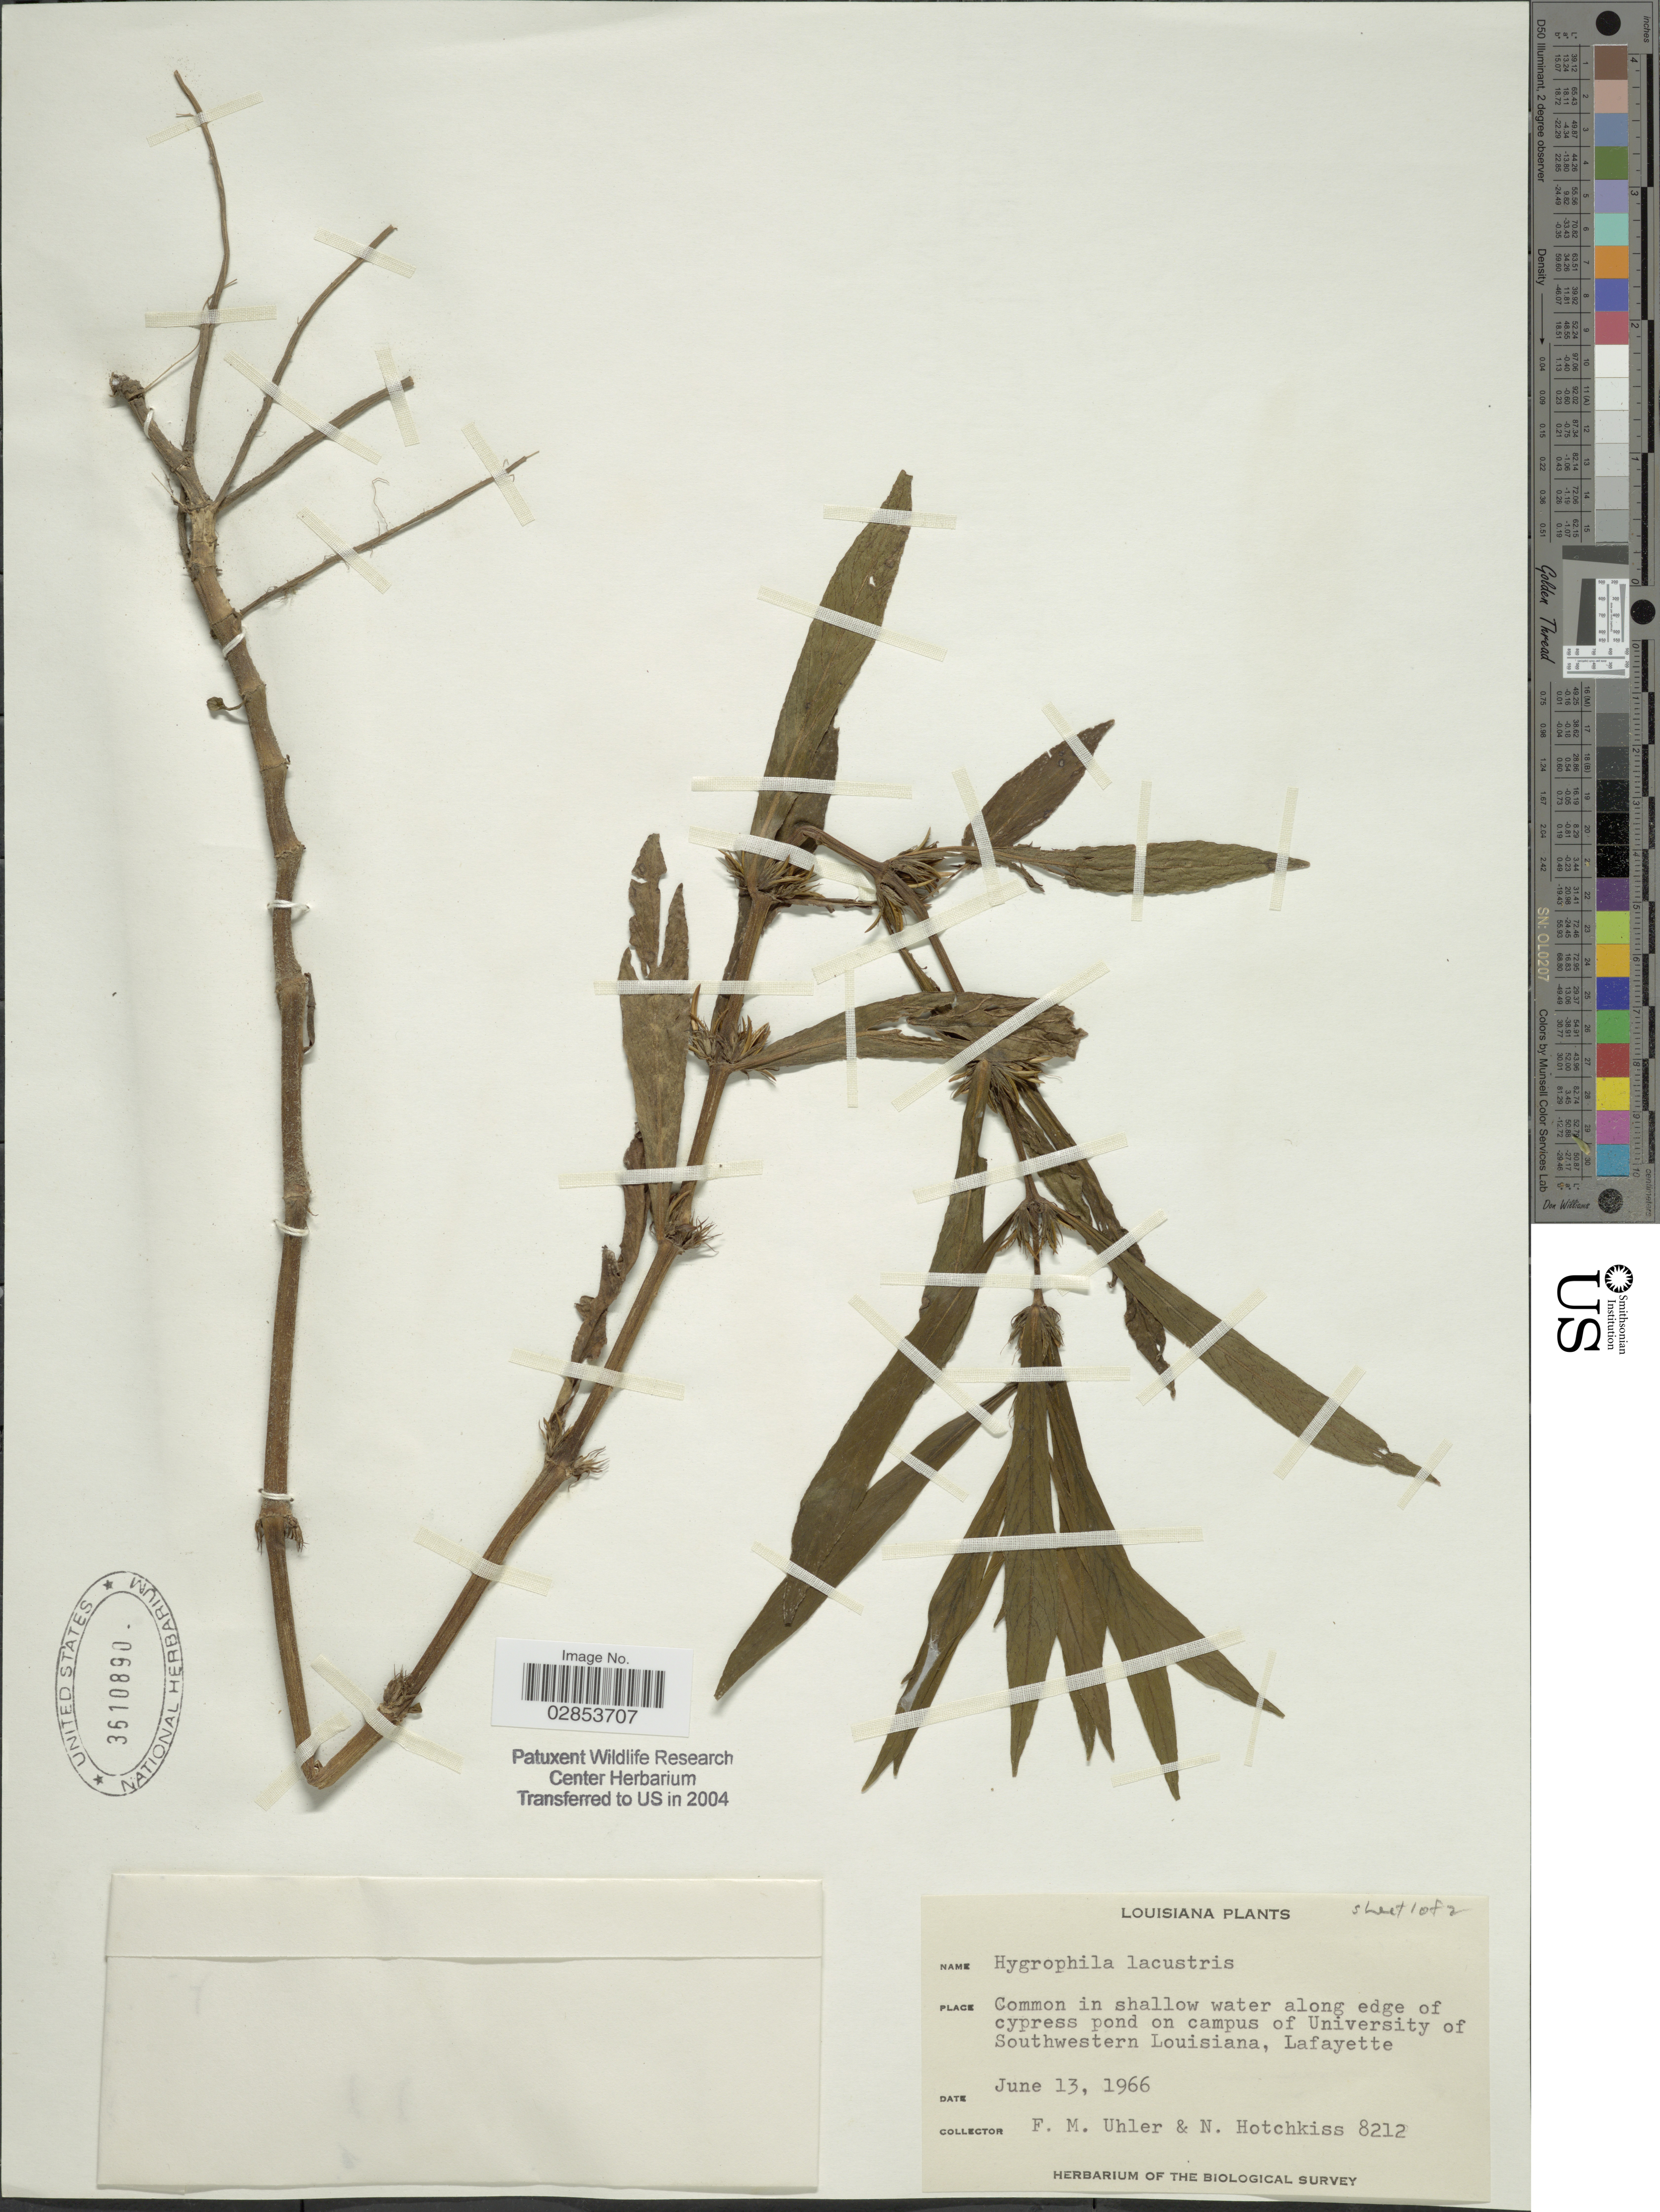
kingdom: Plantae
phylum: Tracheophyta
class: Magnoliopsida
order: Lamiales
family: Acanthaceae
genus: Hygrophila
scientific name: Hygrophila costata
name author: Nees & T. Nees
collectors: F. M. Uhler & N. Hotchkiss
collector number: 8212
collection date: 1966-06-13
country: United States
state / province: Louisiana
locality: Along edge of cypress pond on campus of University of Southwestern Louisiana, Lafayette.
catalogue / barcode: US 3610890